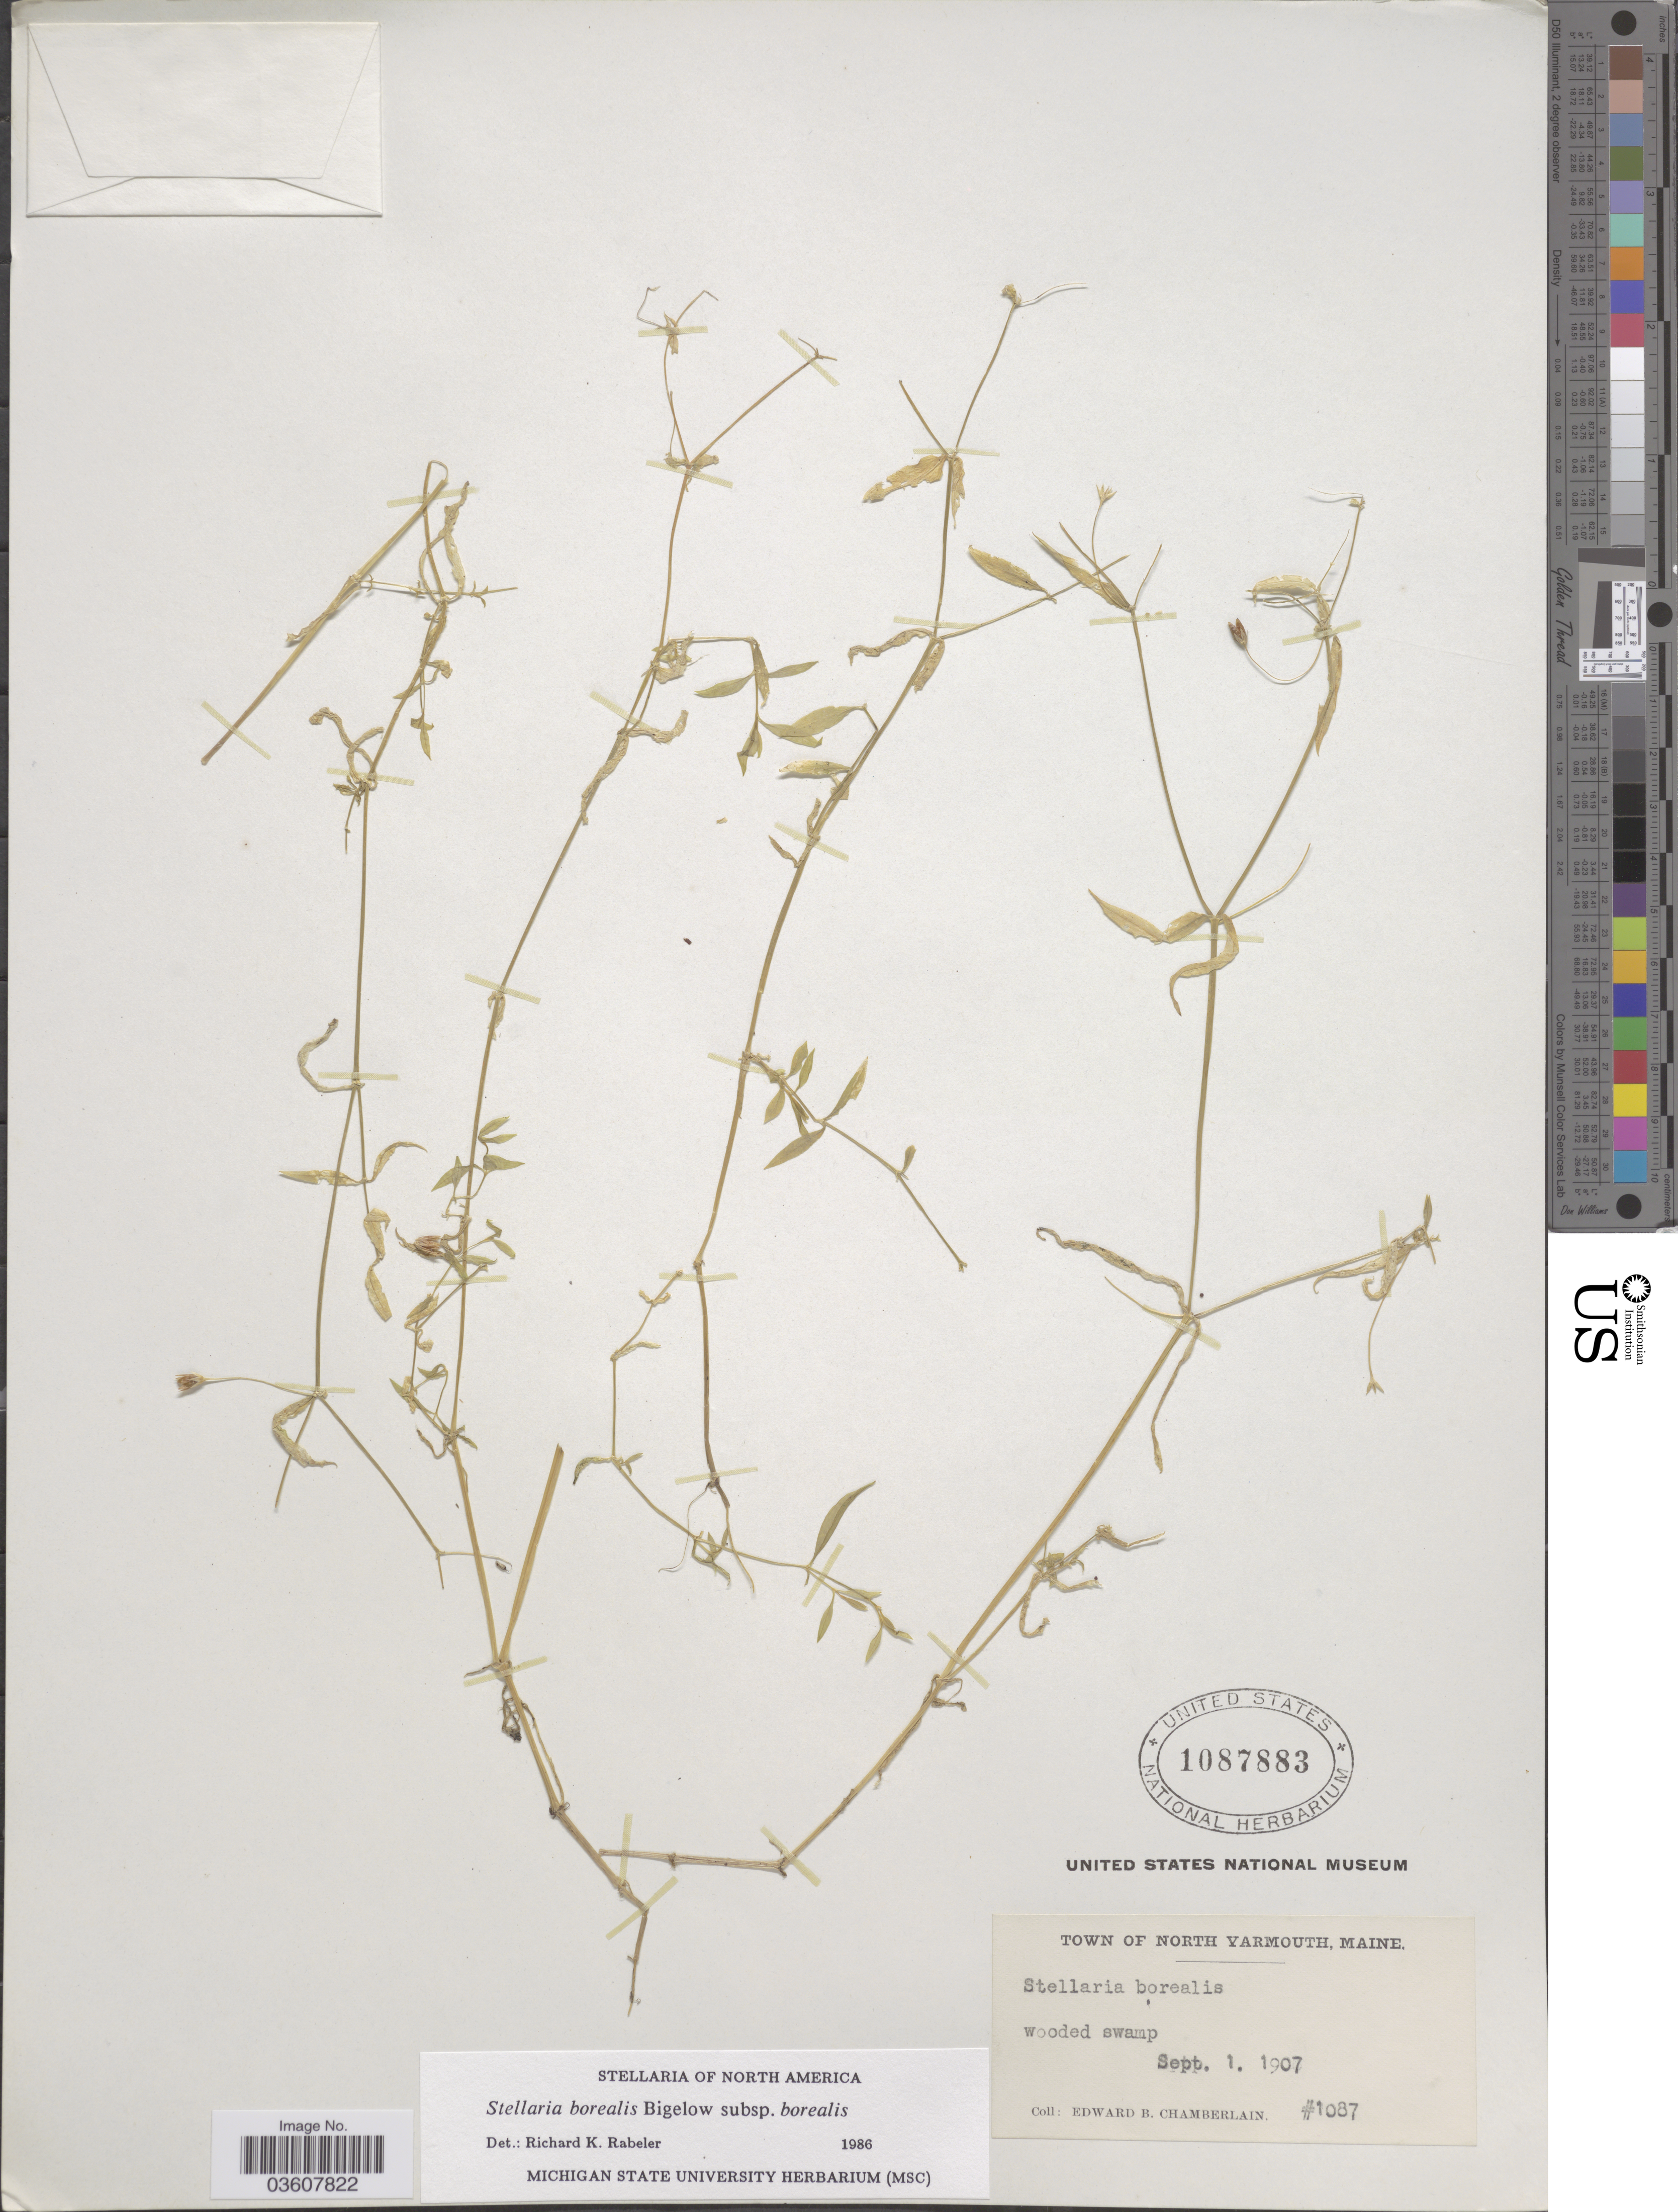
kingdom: Plantae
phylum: Tracheophyta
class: Magnoliopsida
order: Caryophyllales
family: Caryophyllaceae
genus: Stellaria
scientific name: Stellaria borealis subsp. borealis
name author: Bigelow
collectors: E. Chamberlain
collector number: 1087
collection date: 1907-09-01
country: United States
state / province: Maine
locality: Town of North Yarmouth.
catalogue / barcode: US 1087883